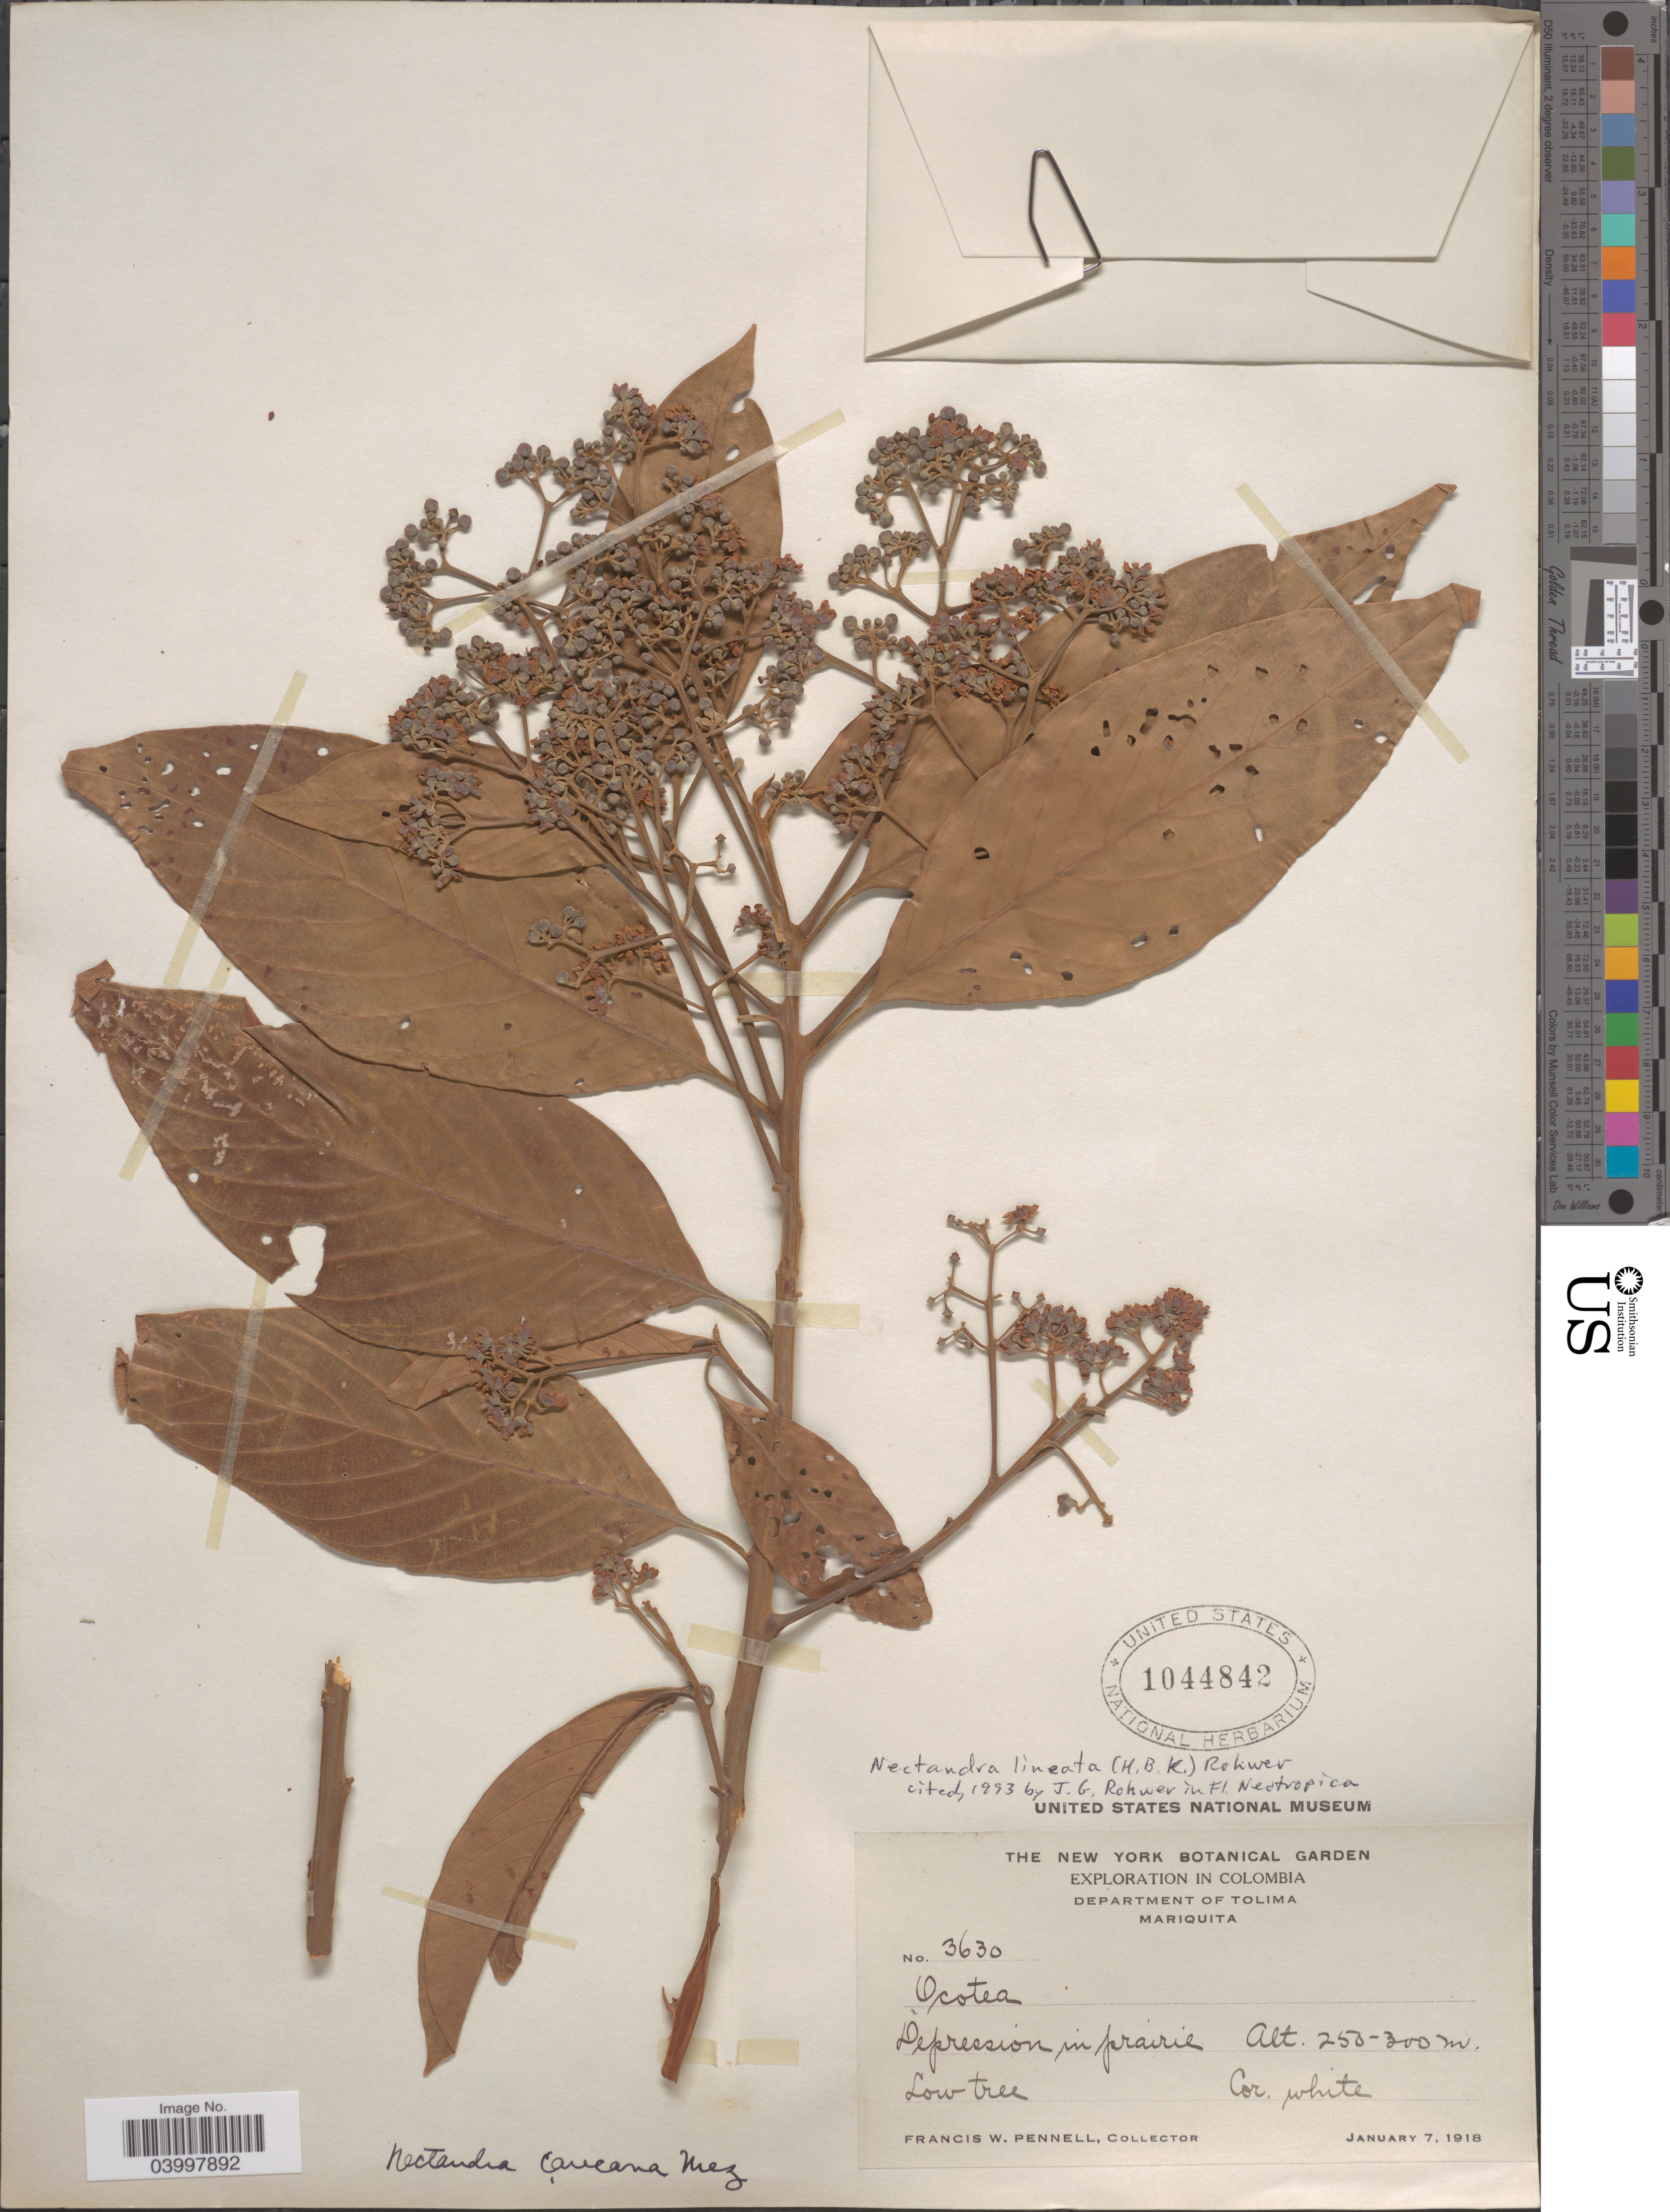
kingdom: Plantae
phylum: Tracheophyta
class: Magnoliopsida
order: Laurales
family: Lauraceae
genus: Nectandra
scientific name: Nectandra lineata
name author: (Kunth) Rohwer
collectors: F. W. Pennell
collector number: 3630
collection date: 1918-01-07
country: Colombia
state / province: Tolima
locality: Department of Tolima. Mariquita.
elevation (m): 250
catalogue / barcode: US 1044842